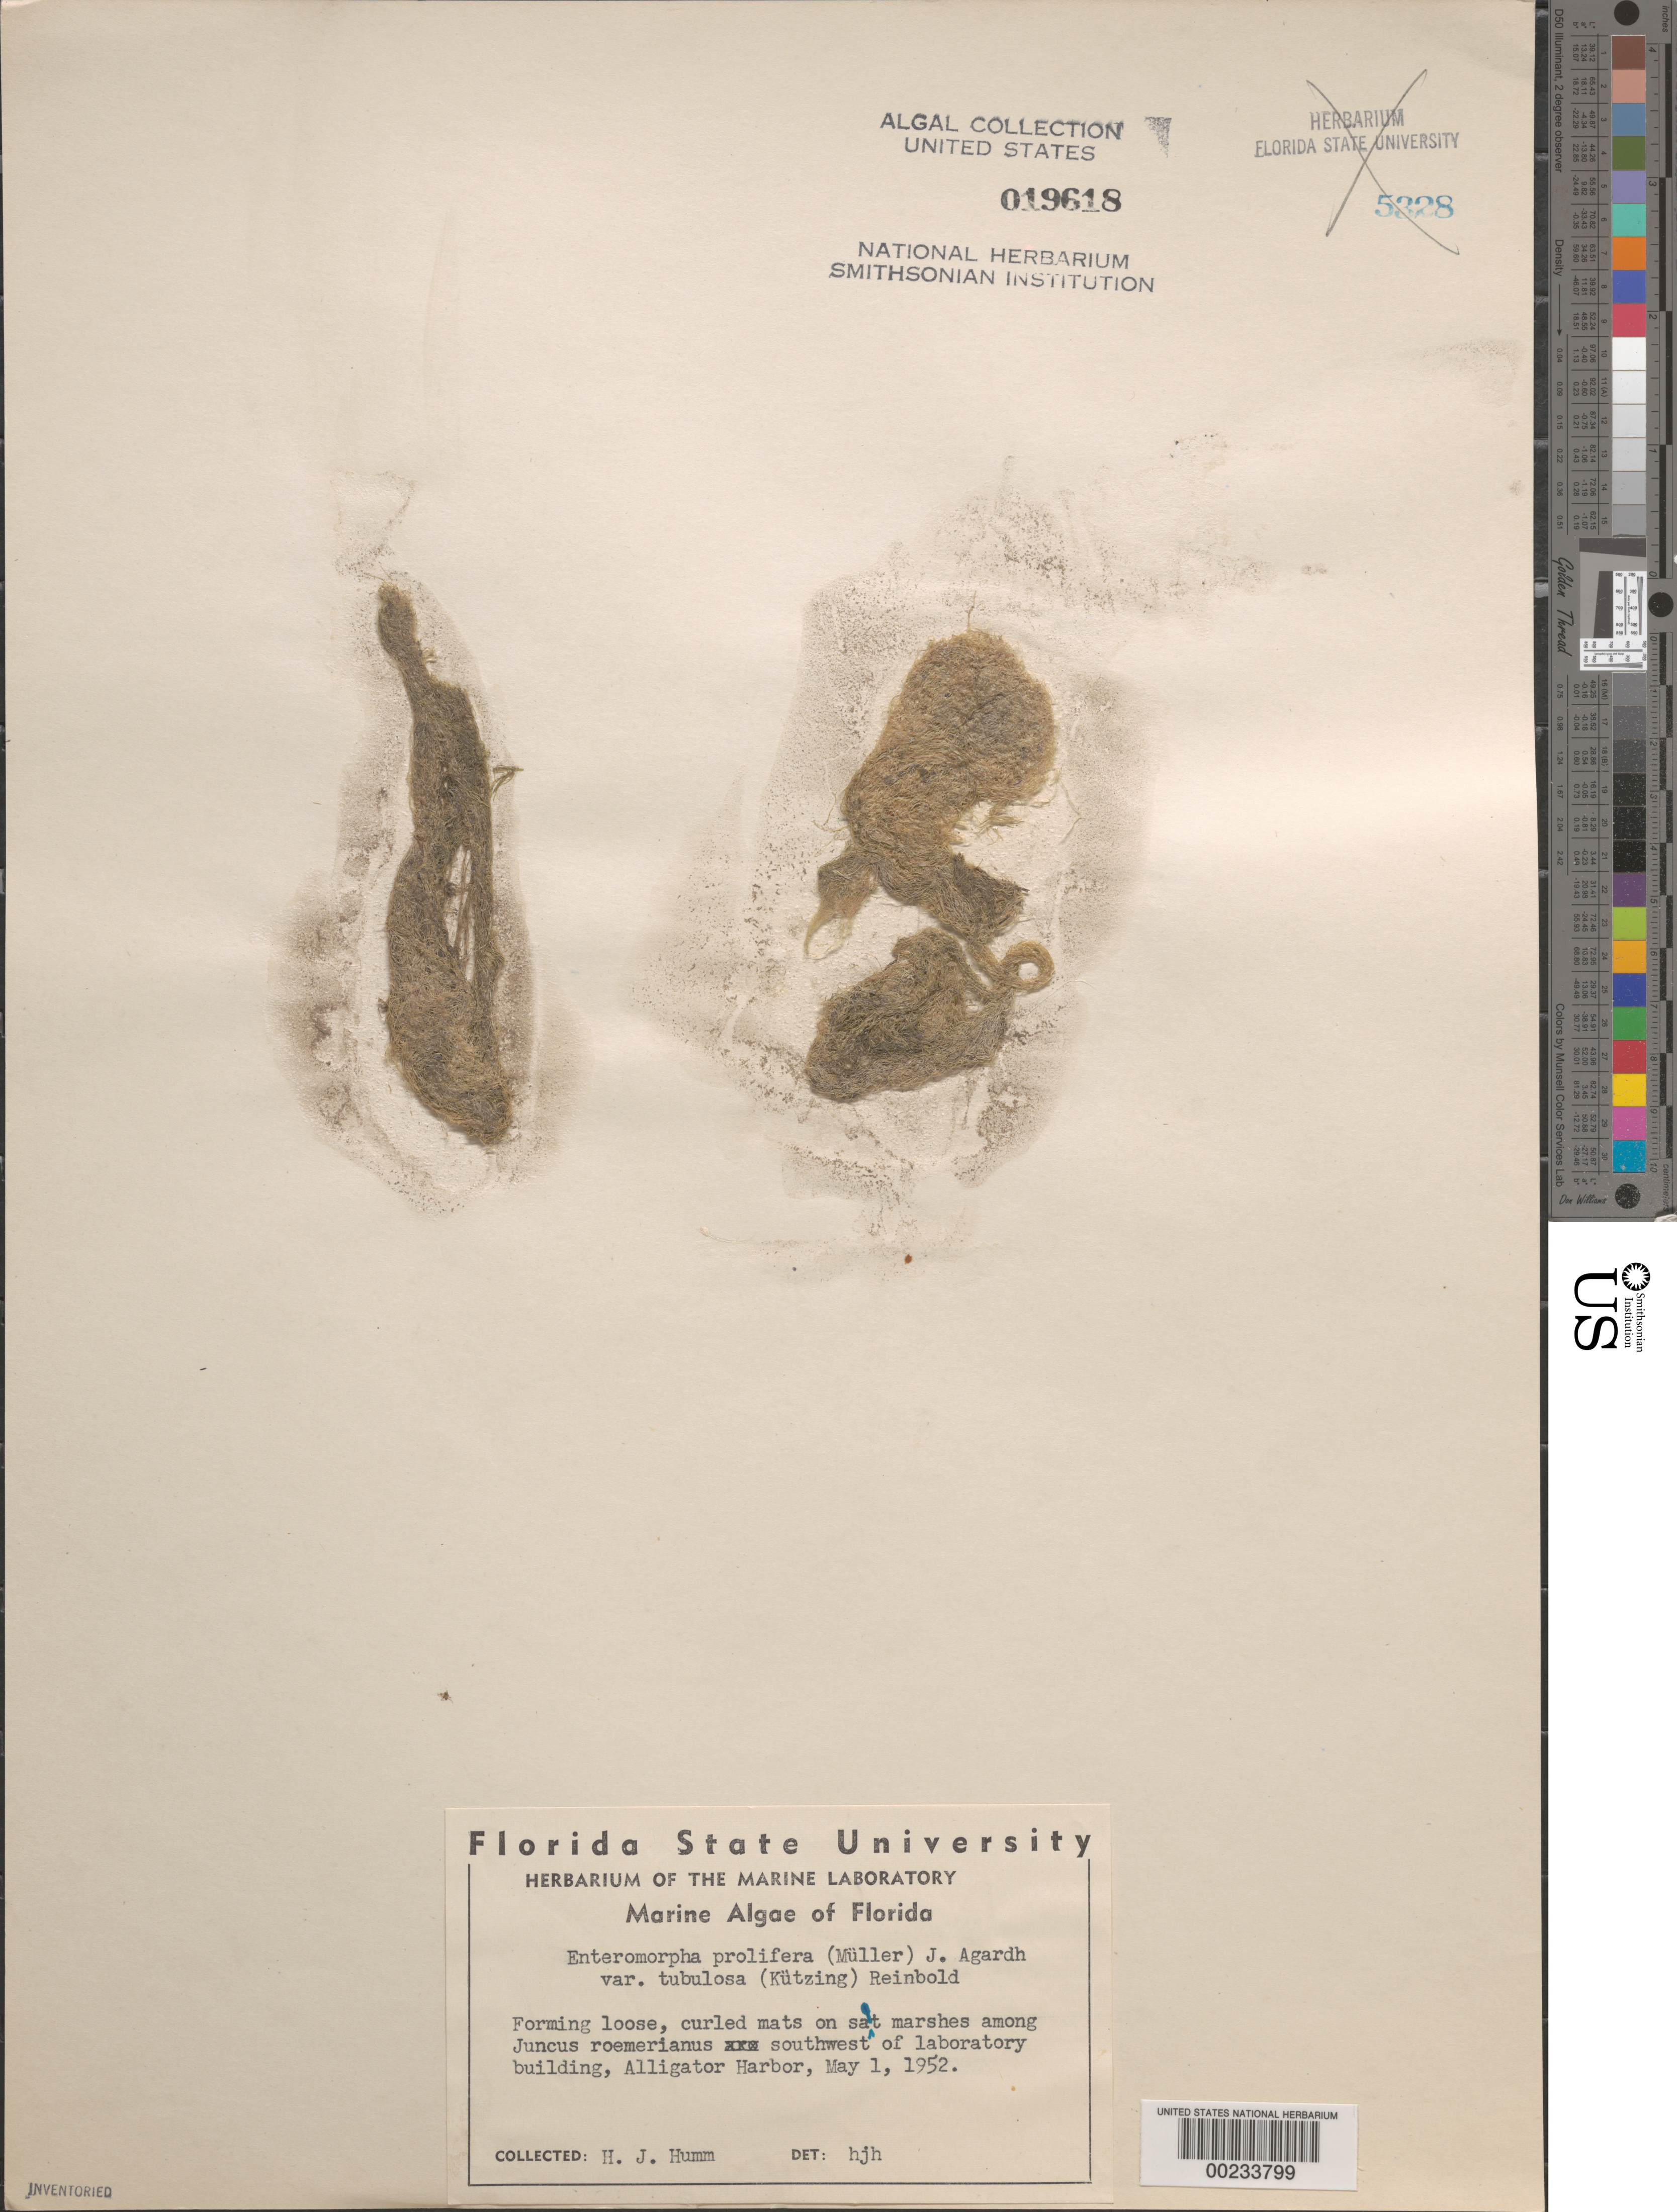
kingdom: Plantae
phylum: Chlorophyta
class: Ulvophyceae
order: Ulvales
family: Ulvaceae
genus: Ulva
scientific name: Ulva prolifera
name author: O.F. Müller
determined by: Algae name updating Project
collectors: H. J. Humm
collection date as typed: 01 May 1952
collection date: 1952-05-01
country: United States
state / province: Florida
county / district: Franklin County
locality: Alligator Harbor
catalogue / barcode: US 19618